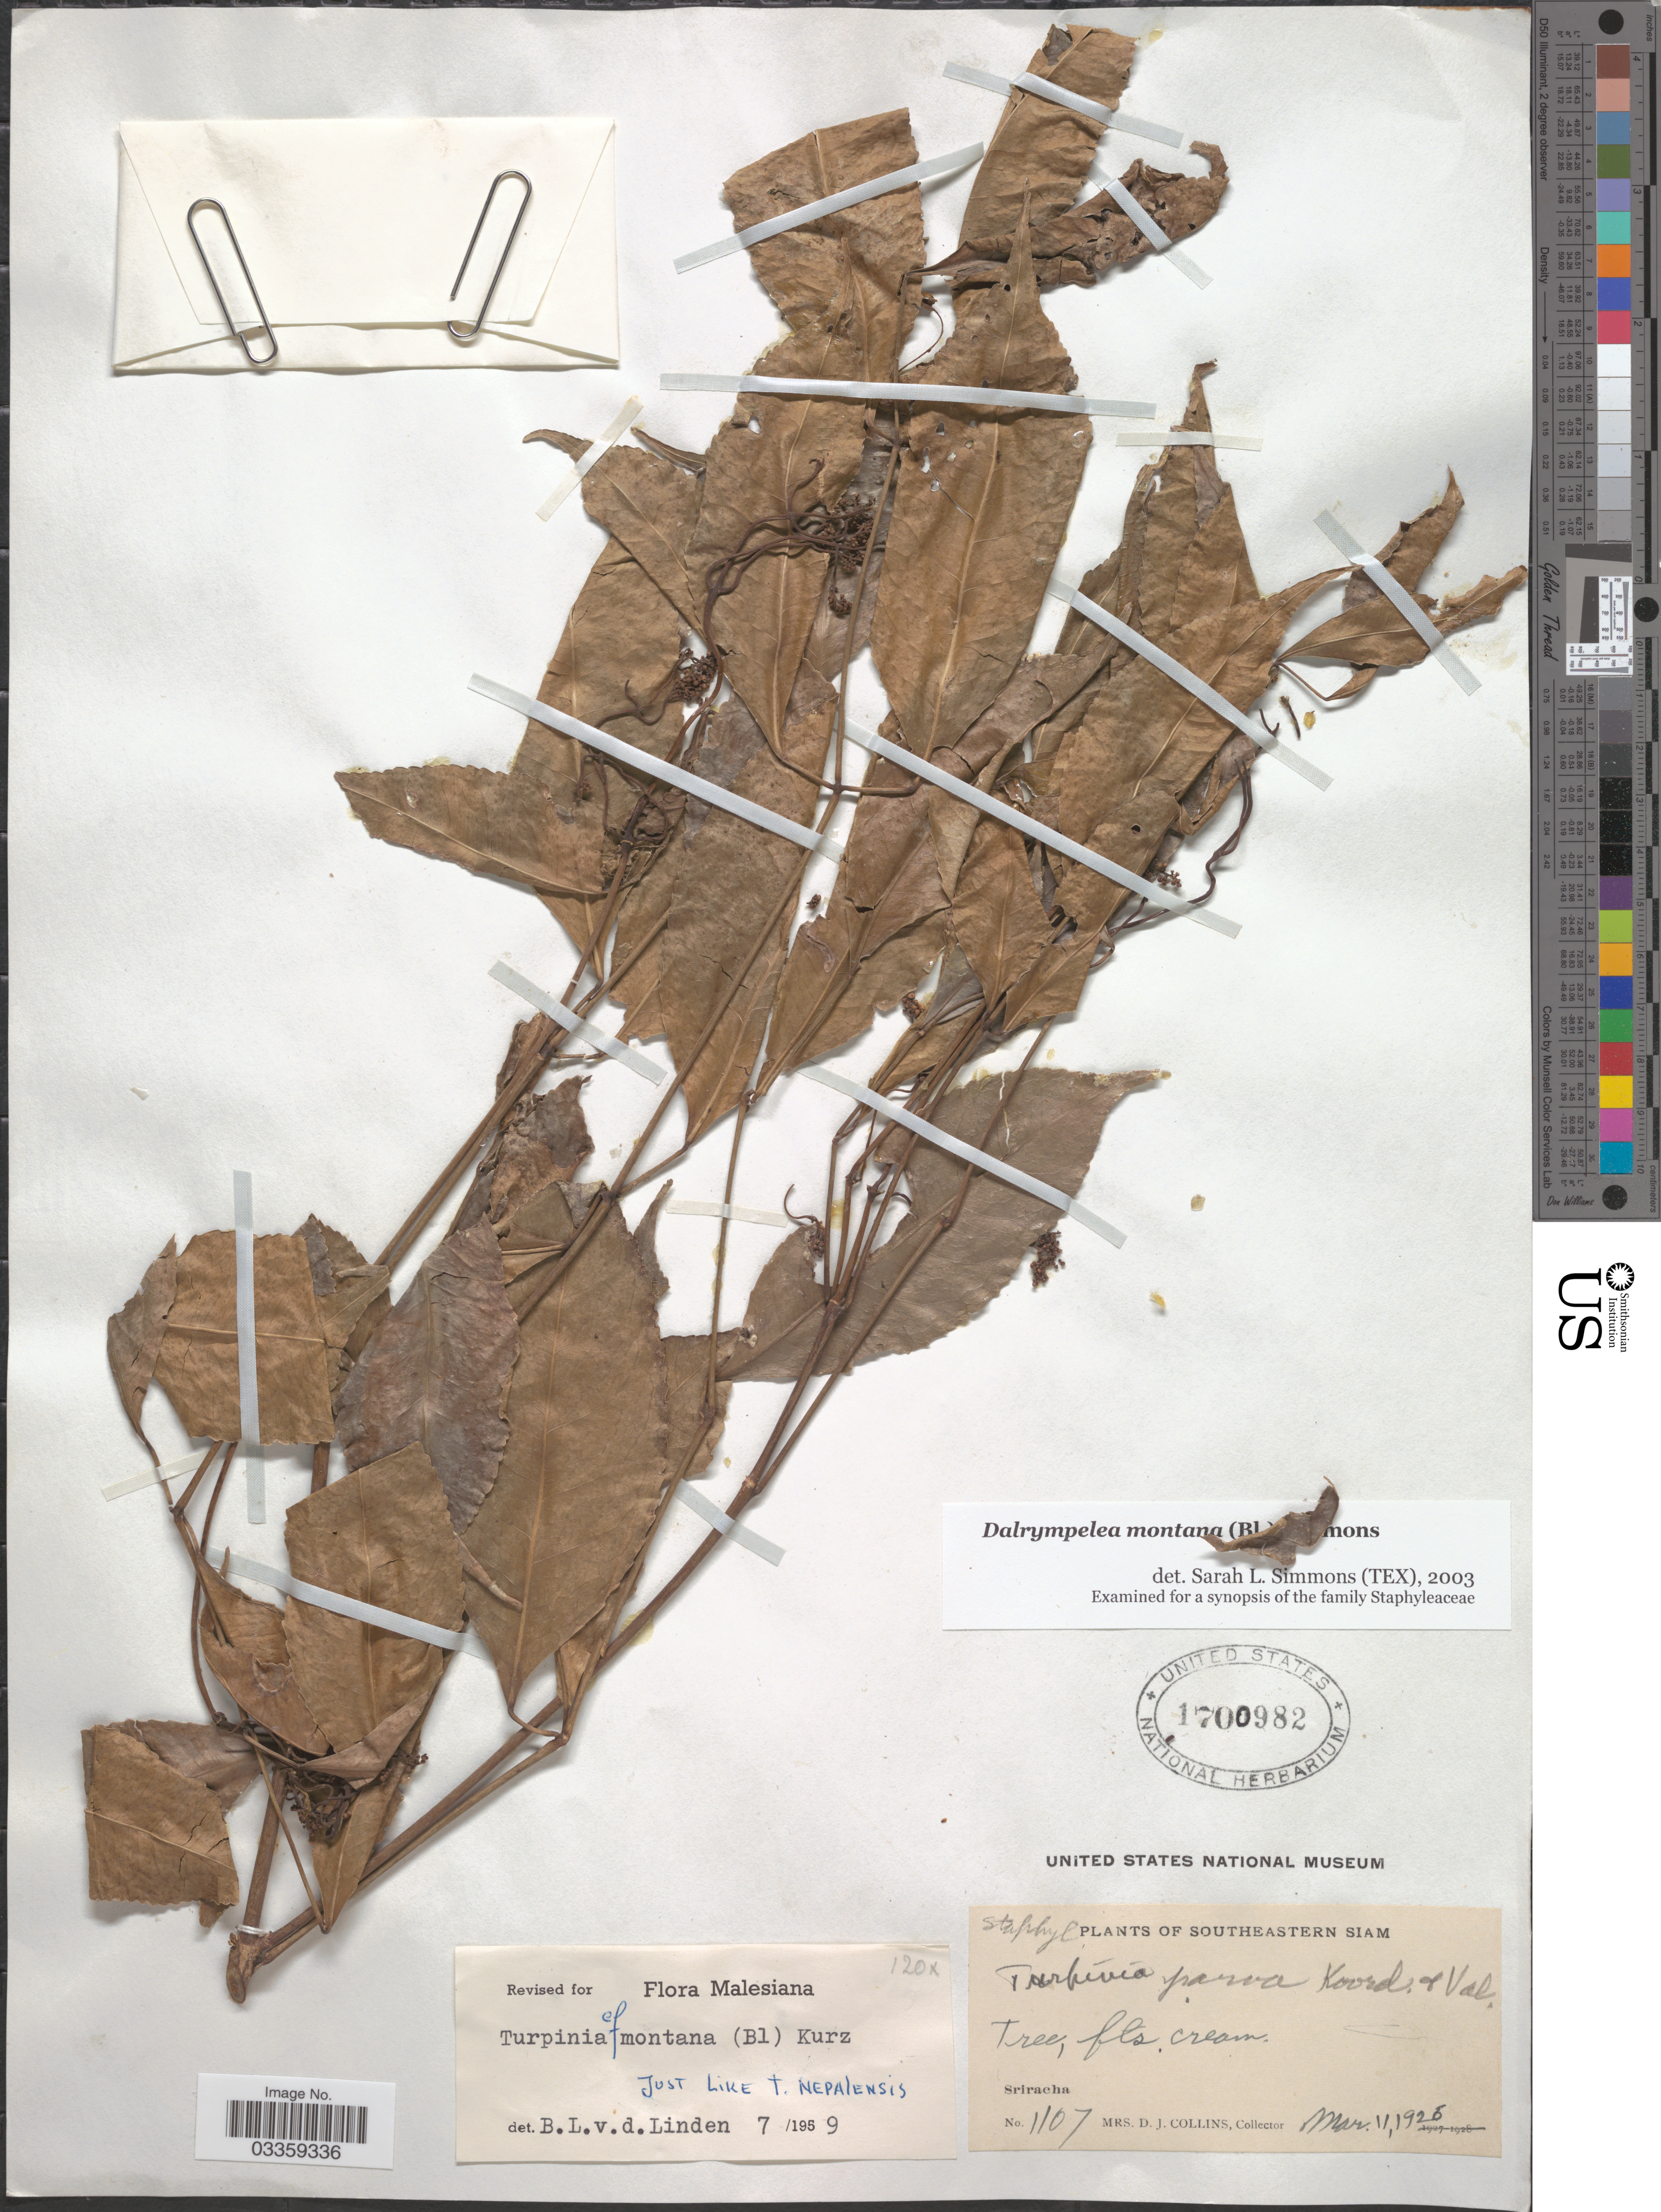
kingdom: Plantae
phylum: Tracheophyta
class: Magnoliopsida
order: Crossosomatales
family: Staphyleaceae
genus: Turpinia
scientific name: Turpinia montana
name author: (Blume) Kurz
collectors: Mrs. D. J. Collins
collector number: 1107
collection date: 1925-03-11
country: Thailand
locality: Southeastern Siam, Sriracha.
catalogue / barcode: US 1700982